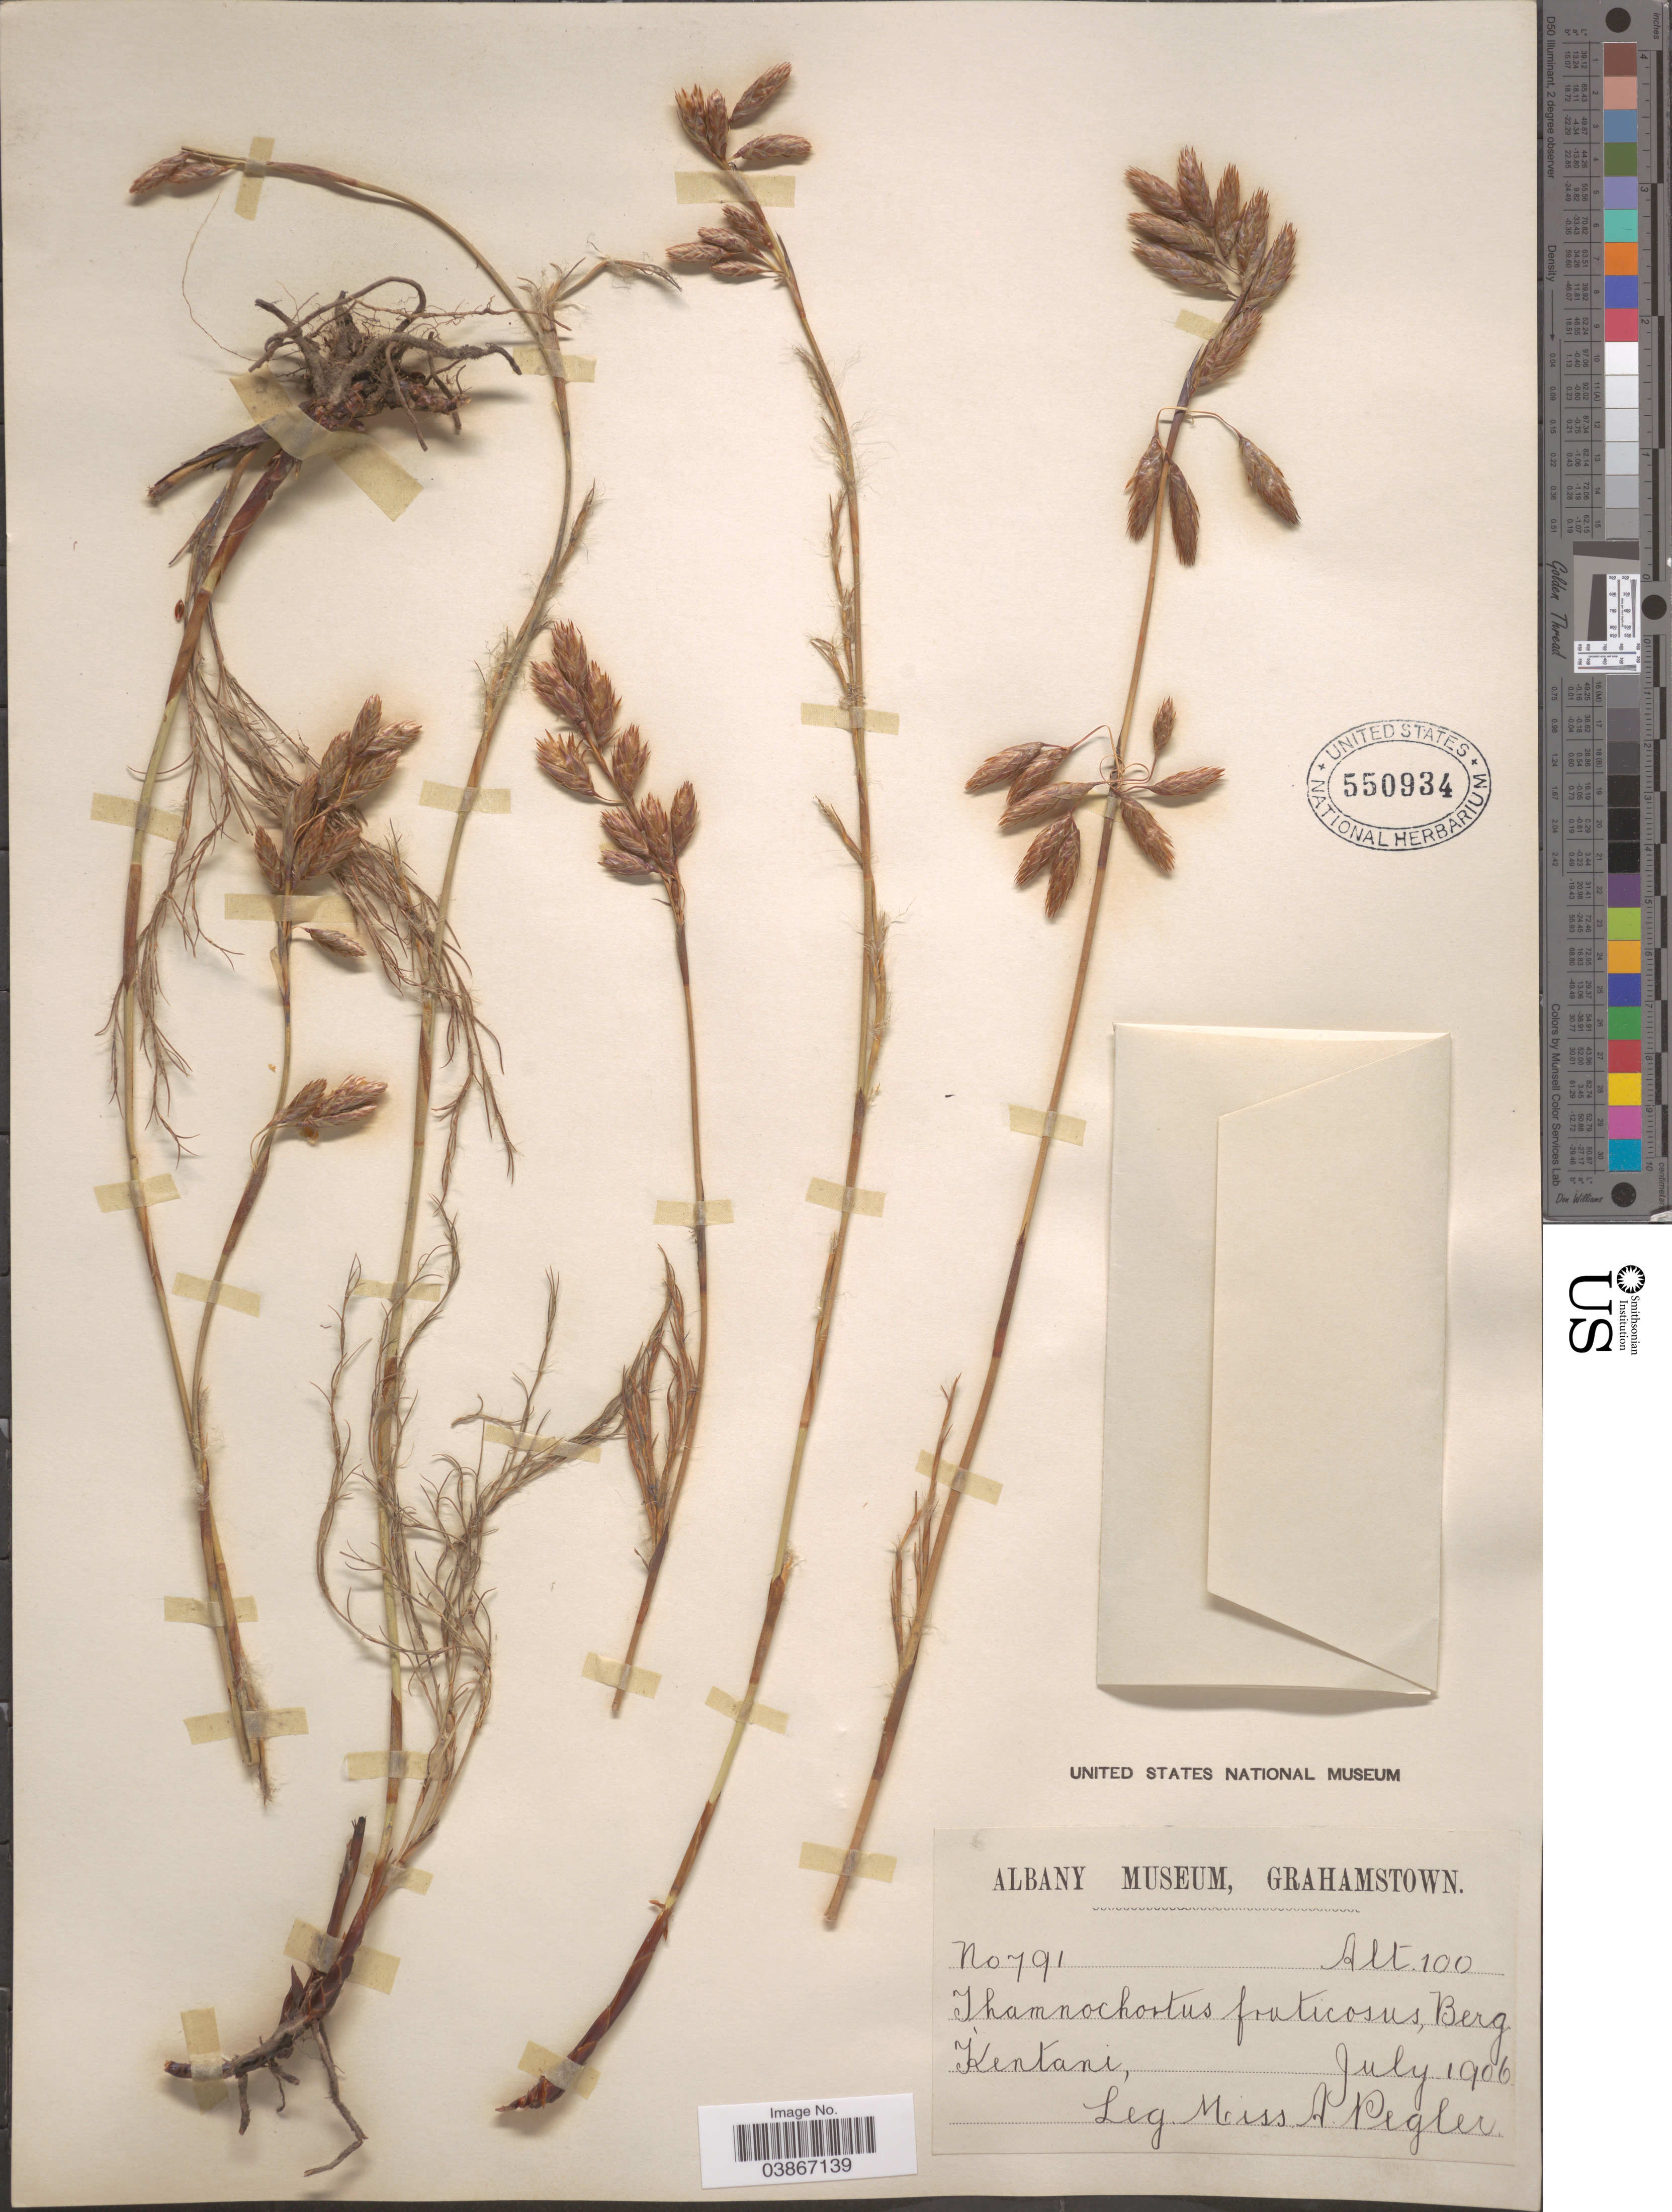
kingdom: Plantae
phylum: Tracheophyta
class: Liliopsida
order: Poales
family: Restionaceae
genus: Thamnochortus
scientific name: Thamnochortus fruticosus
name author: P.J. Bergius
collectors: A. Pegler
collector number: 791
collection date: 1906-07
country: South Africa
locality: Kentani.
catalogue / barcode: US 550934